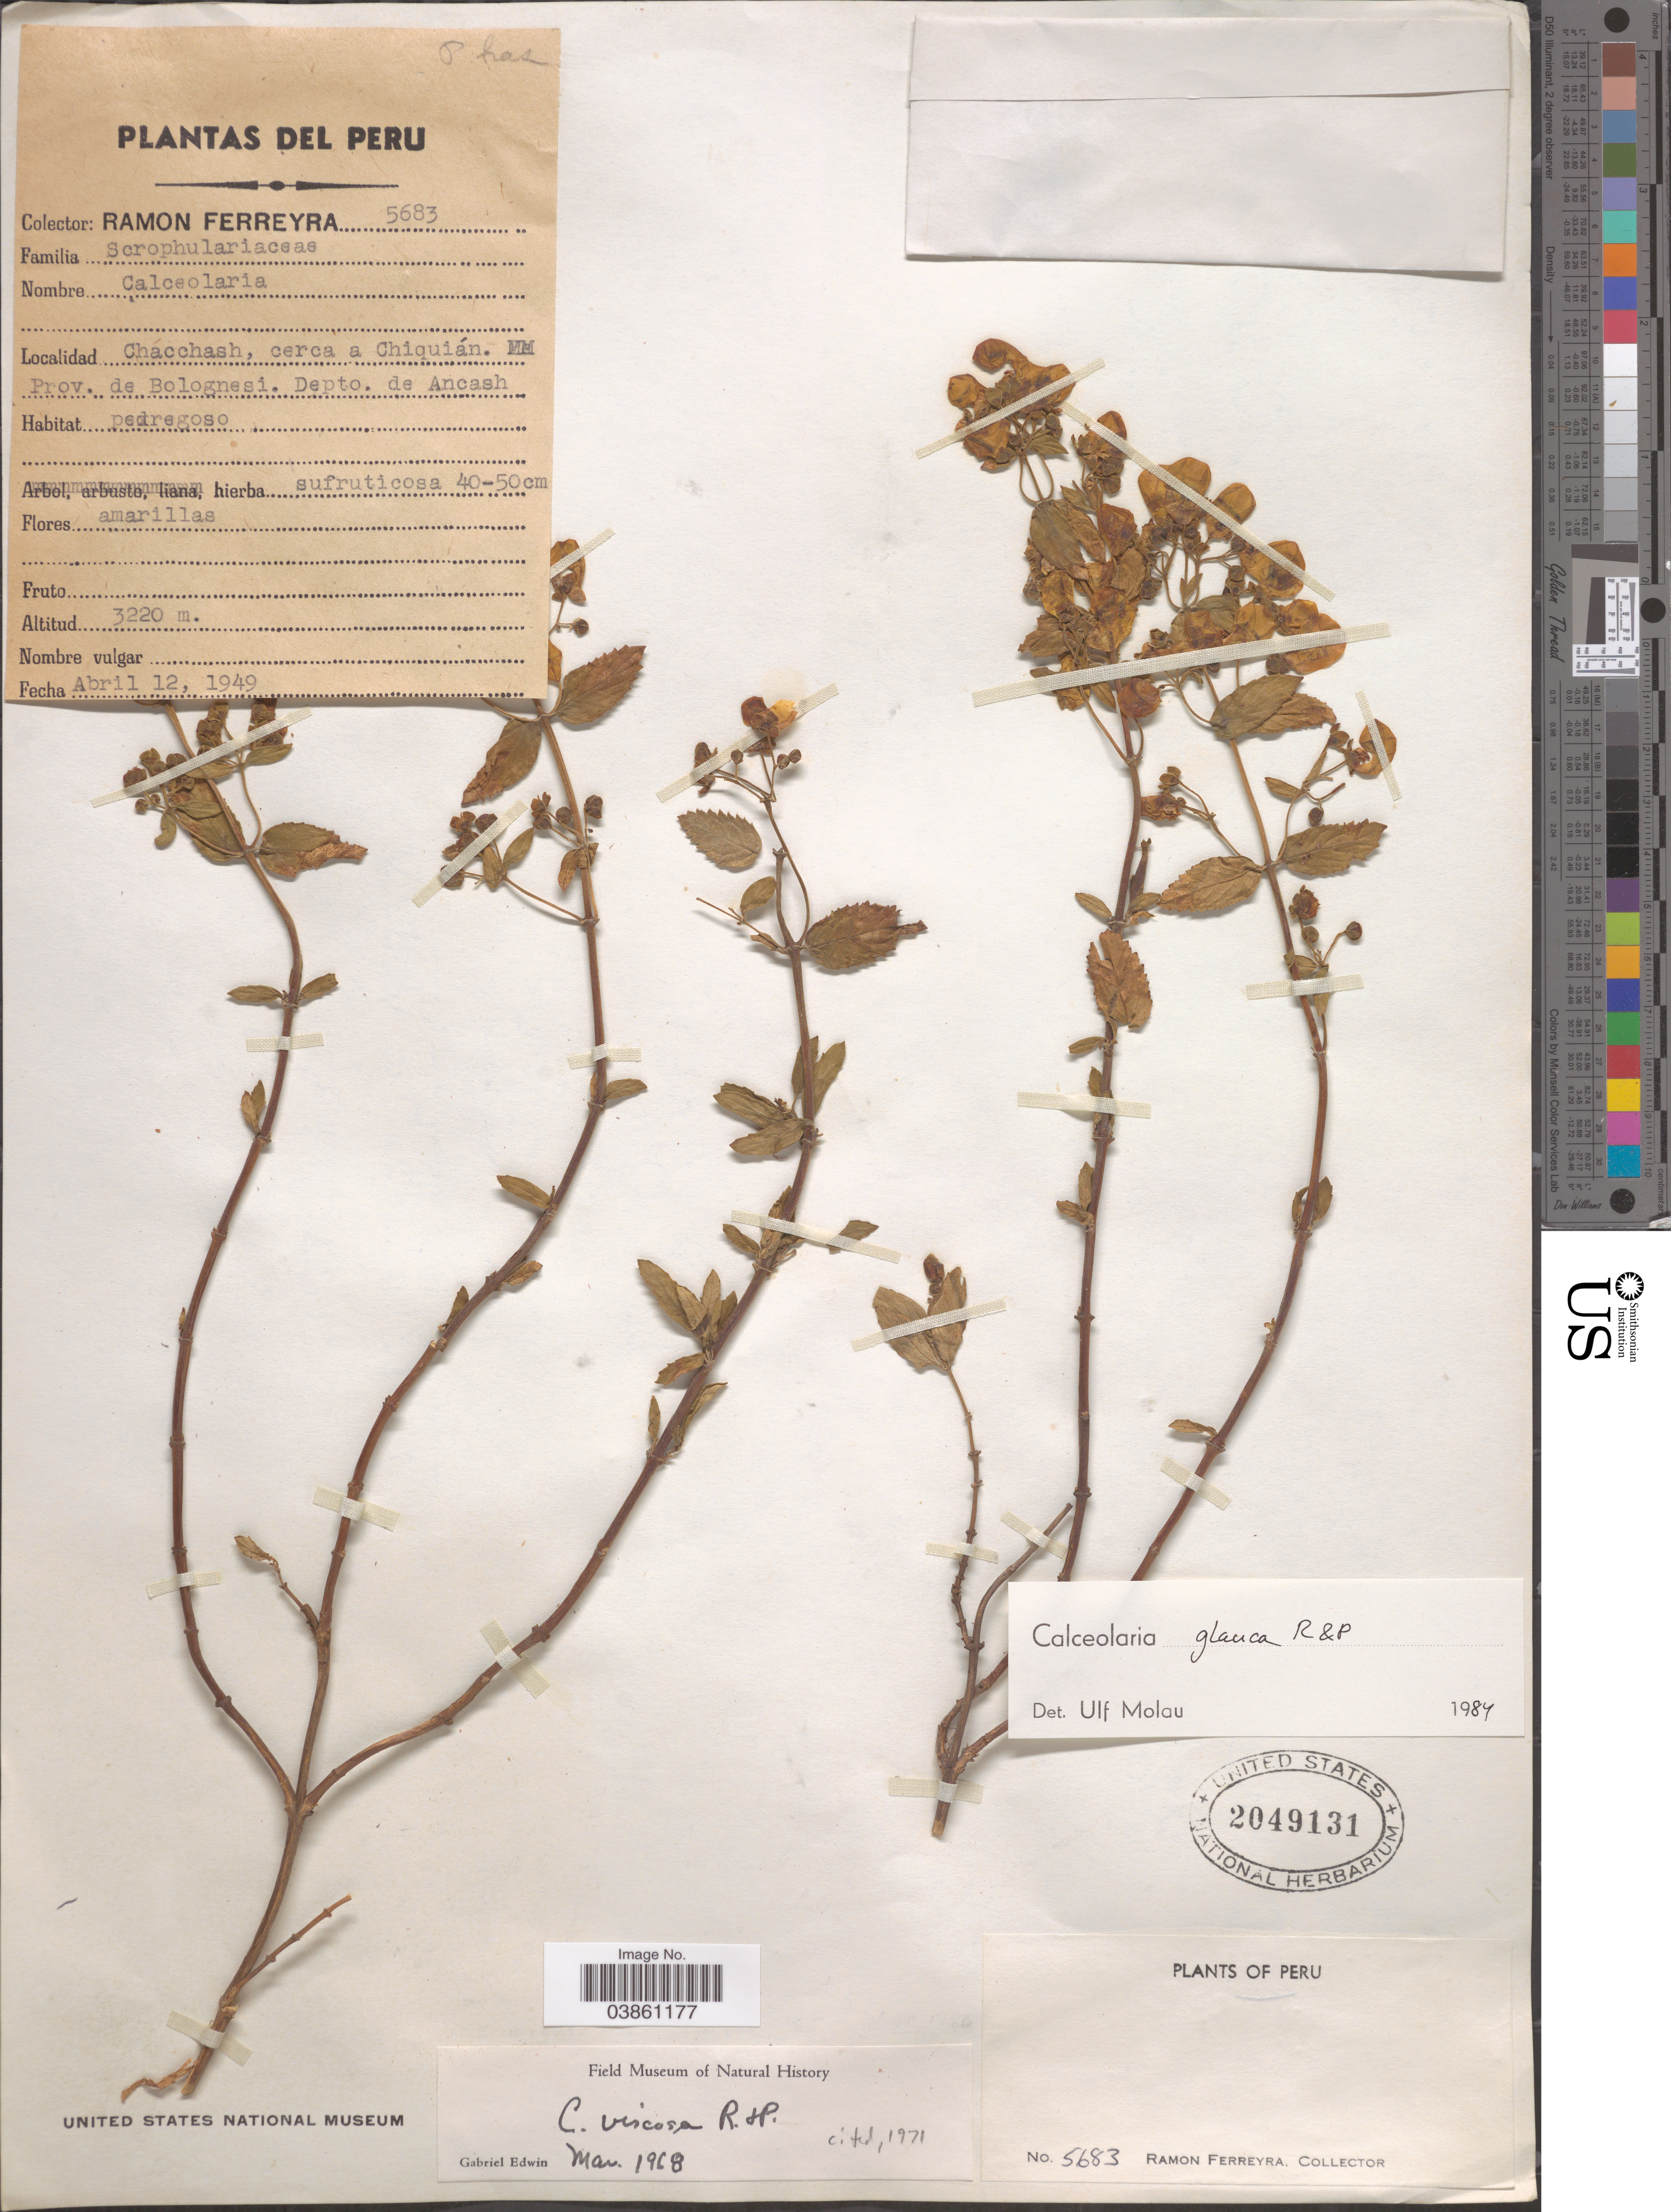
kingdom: Plantae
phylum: Tracheophyta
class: Magnoliopsida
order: Lamiales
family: Calceolariaceae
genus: Calceolaria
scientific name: Calceolaria glauca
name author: Ruiz & Pav.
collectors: R. A. Ferreyra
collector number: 5683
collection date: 1949-04-12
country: Peru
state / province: Ancash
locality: Chacchash, cerca a Chiquián. Prov. de Bolognesi. Depto. de Ancash.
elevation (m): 3220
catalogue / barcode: US 2049131